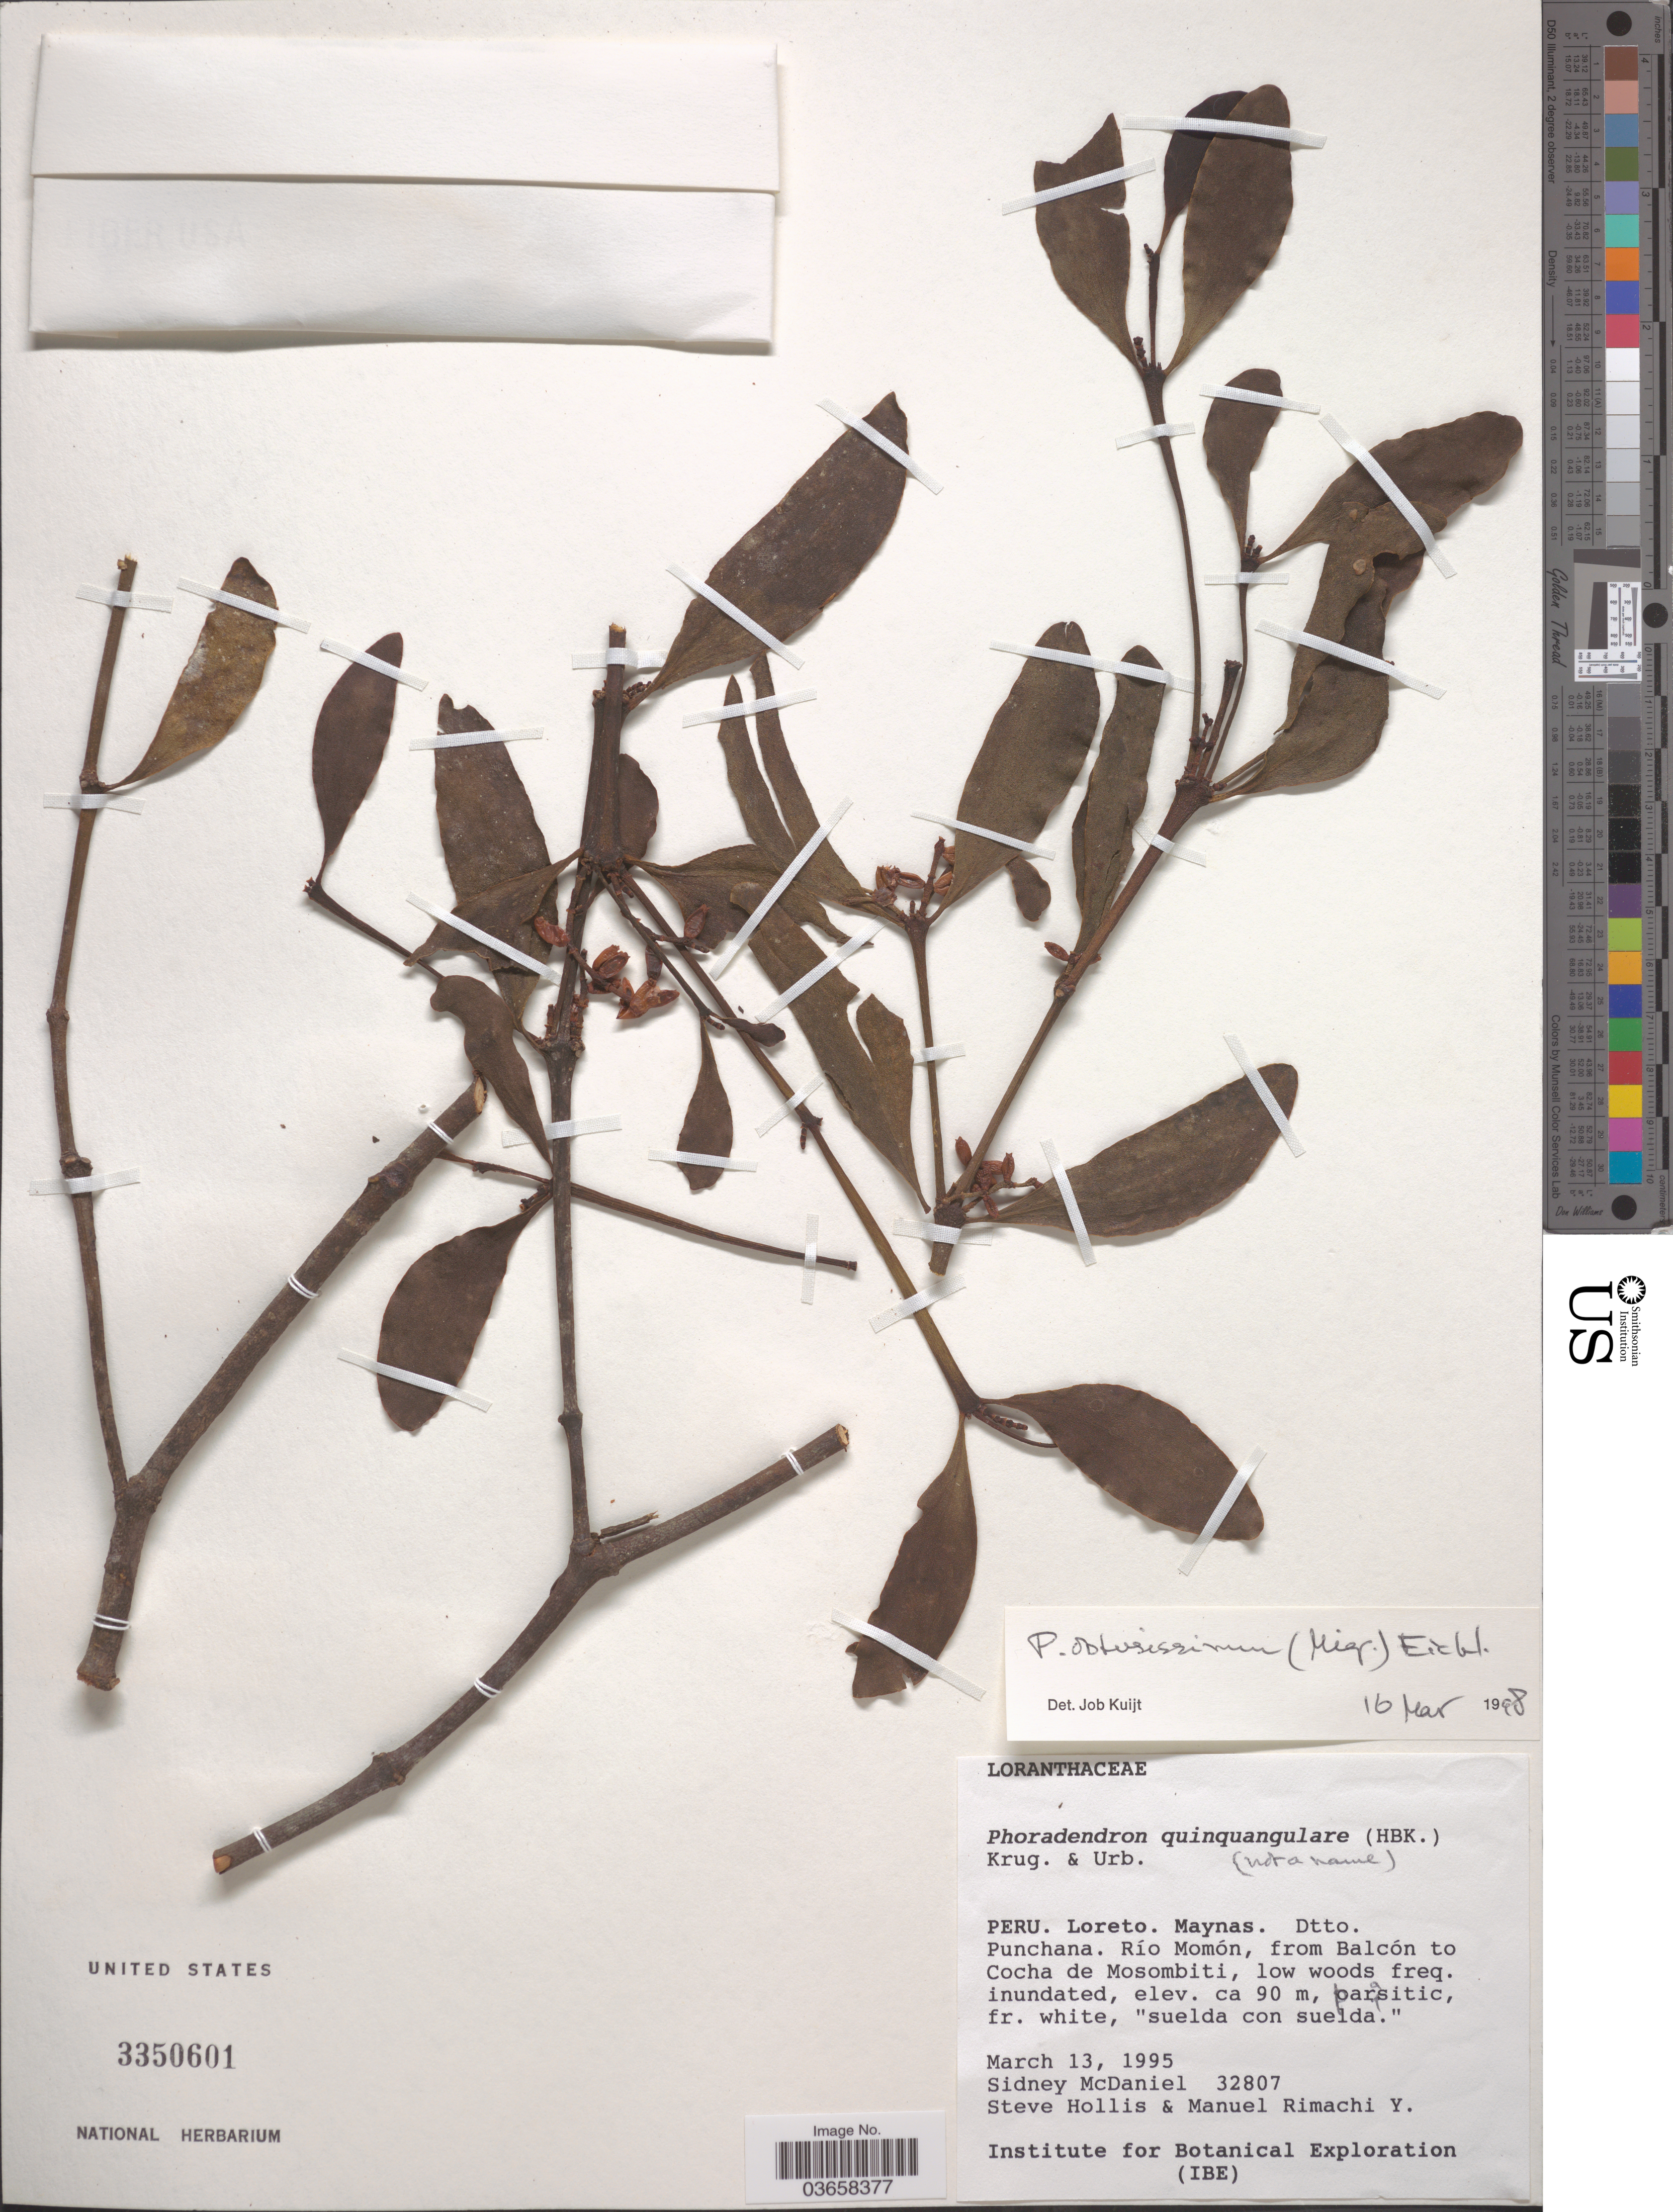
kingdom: Plantae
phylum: Tracheophyta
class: Magnoliopsida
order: Santalales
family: Viscaceae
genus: Phoradendron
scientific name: Phoradendron obtusissimum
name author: (Miq.) Eichler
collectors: S. McDaniel, S. Hollis & M. Rimachi Y.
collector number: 32807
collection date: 1995-03-13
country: Peru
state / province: Loreto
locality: Maynas. Dtto. Punchana. Río Momón, from Balcón to Cocha de Mosombiti.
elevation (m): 90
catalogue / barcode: US 3350601